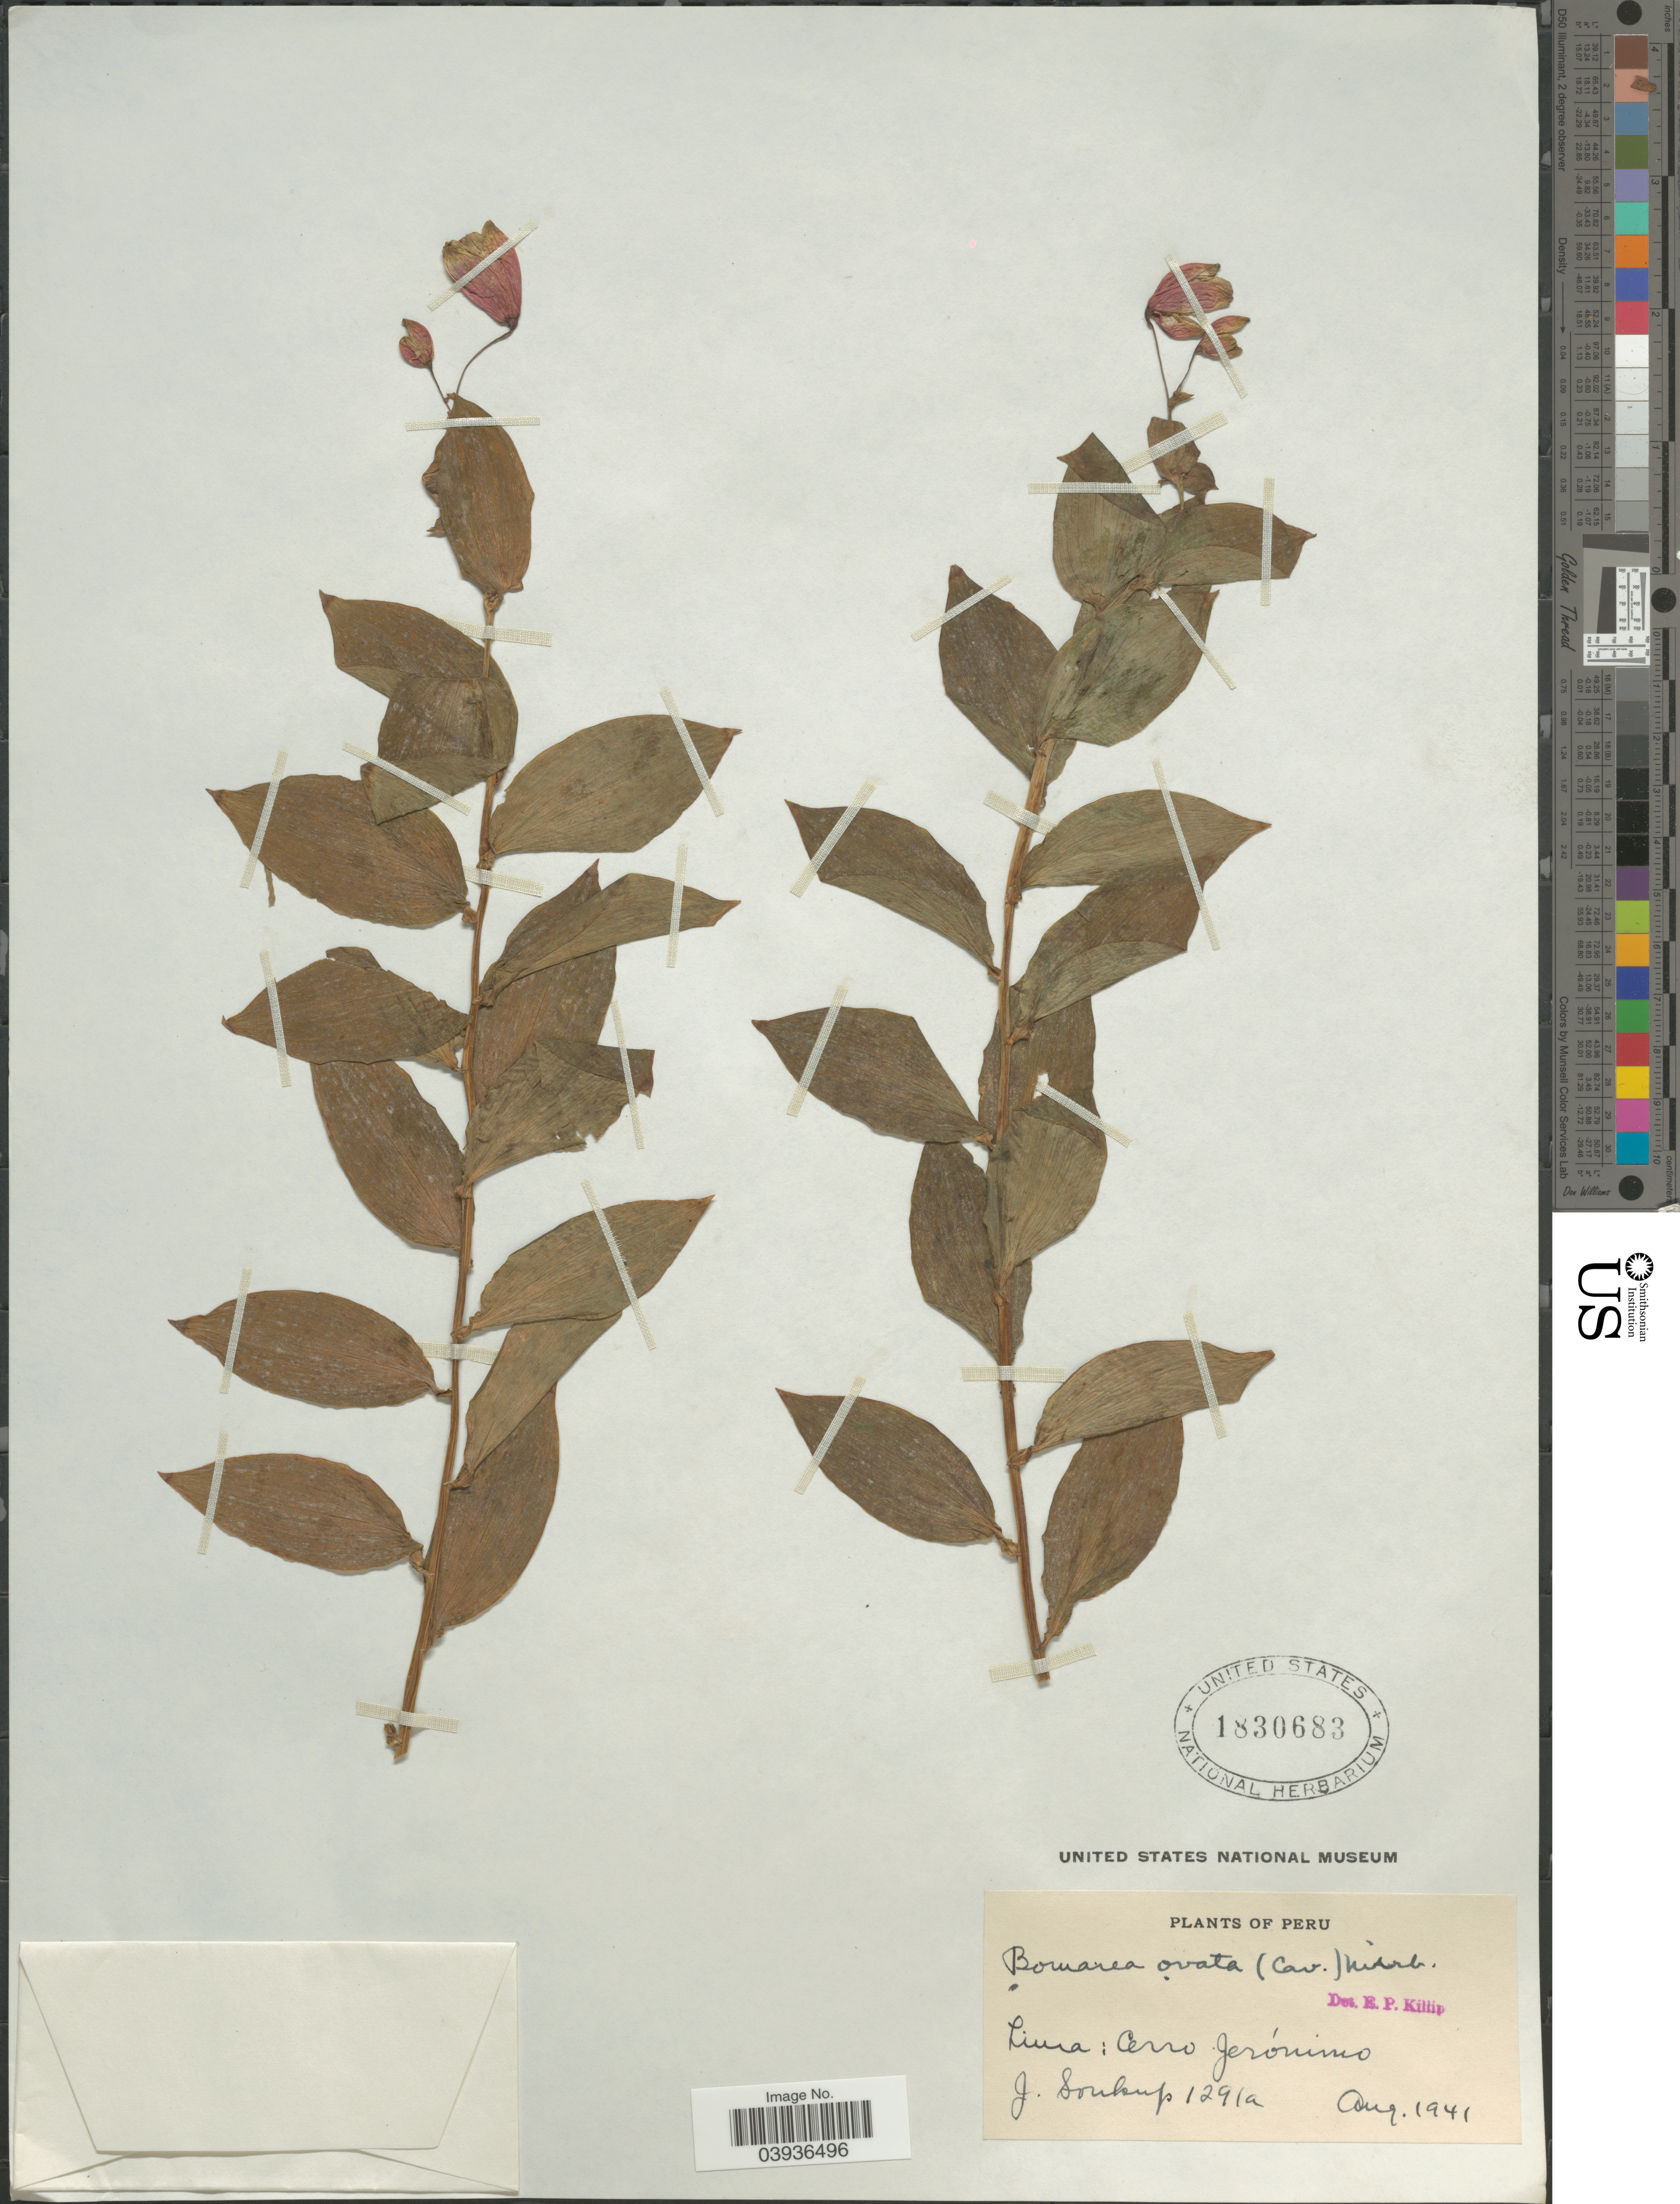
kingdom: Plantae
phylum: Tracheophyta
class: Liliopsida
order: Liliales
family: Alstroemeriaceae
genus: Bomarea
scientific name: Bomarea ovata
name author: (Cav.) Mirb.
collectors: J. Soukup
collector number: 1291a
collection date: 1941-08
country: Peru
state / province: Lima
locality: Cerro Jerónimo.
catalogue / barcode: US 1830683